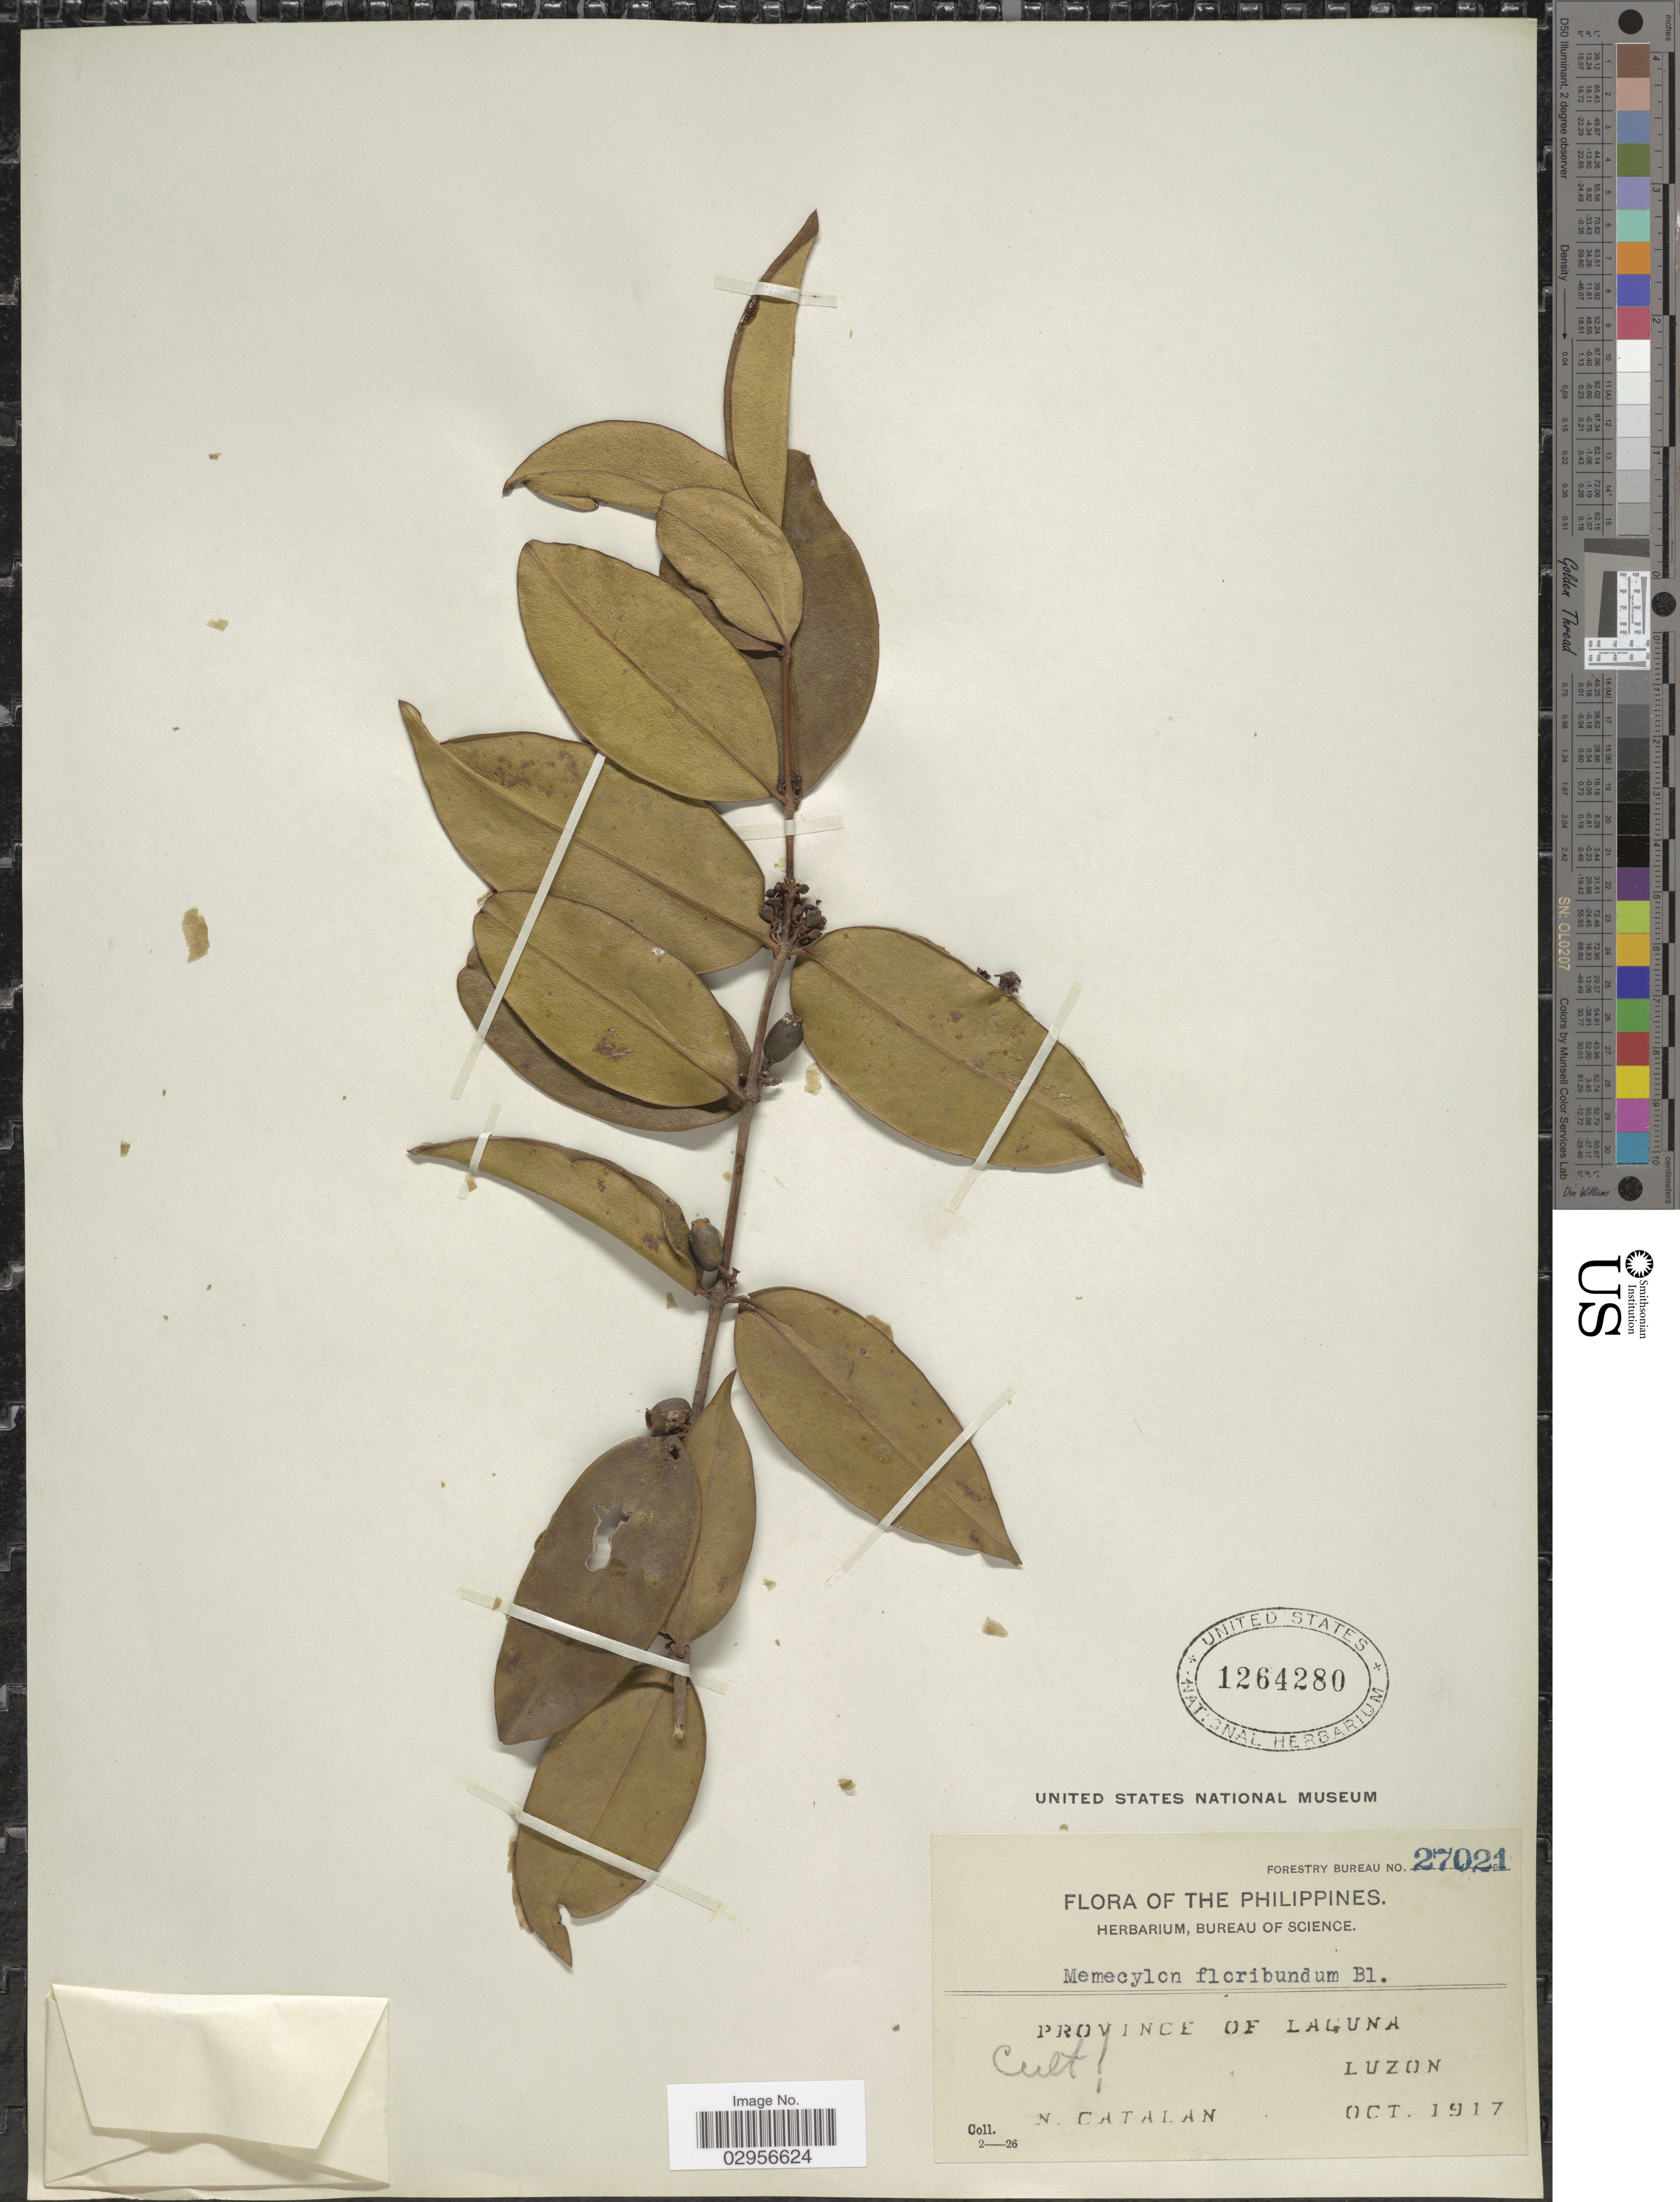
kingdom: Plantae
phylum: Tracheophyta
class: Magnoliopsida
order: Myrtales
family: Melastomataceae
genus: Memecylon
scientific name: Memecylon floribundum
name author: Blume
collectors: N. Catalan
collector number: Forestry Bureau 27021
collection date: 1917-10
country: Philippines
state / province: Calabarzon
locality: Province of Laguna, Luzon.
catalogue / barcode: US 1264280